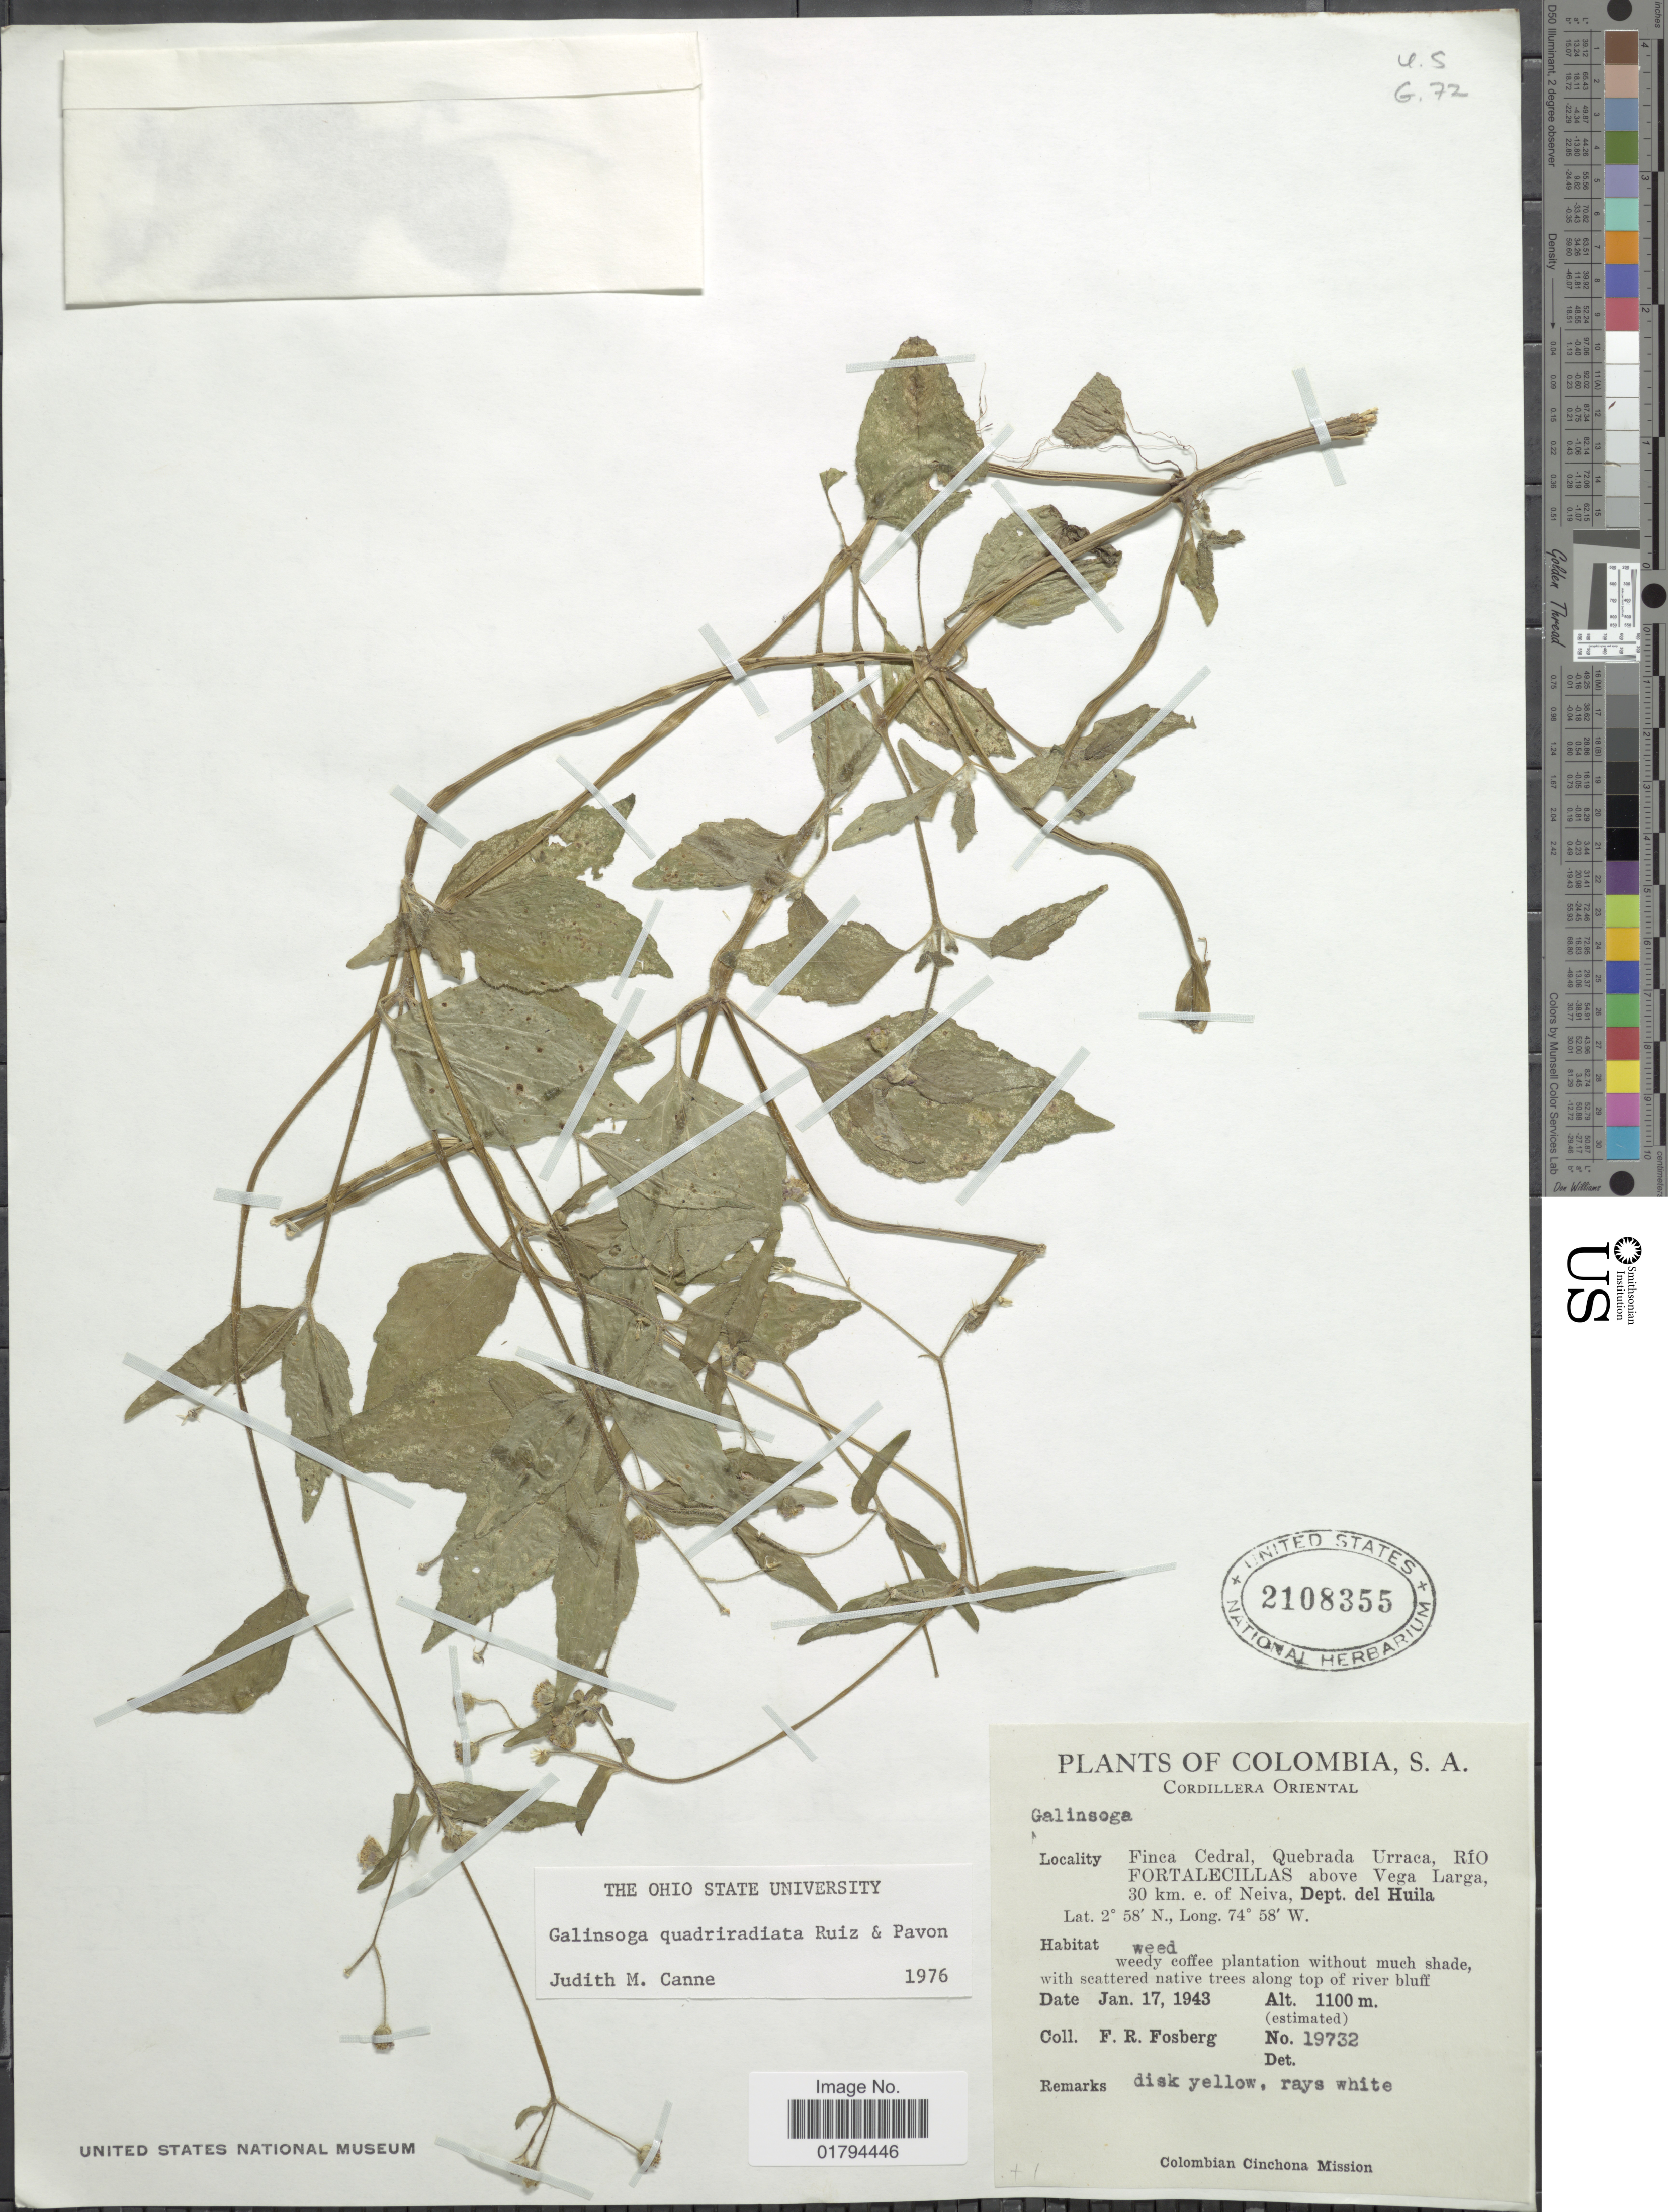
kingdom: Plantae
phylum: Tracheophyta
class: Magnoliopsida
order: Asterales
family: Asteraceae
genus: Galinsoga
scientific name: Galinsoga quadriradiata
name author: Ruiz & Pav.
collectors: F. R. Fosberg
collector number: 19732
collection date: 1943-01-17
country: Colombia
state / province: Huila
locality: Finca Cedral, Quebrada Urraca, Rio Fortalecillas above Vega Larga, 30 km e. of Neiva. Cordillera Oriental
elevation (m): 1100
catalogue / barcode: US 2108355